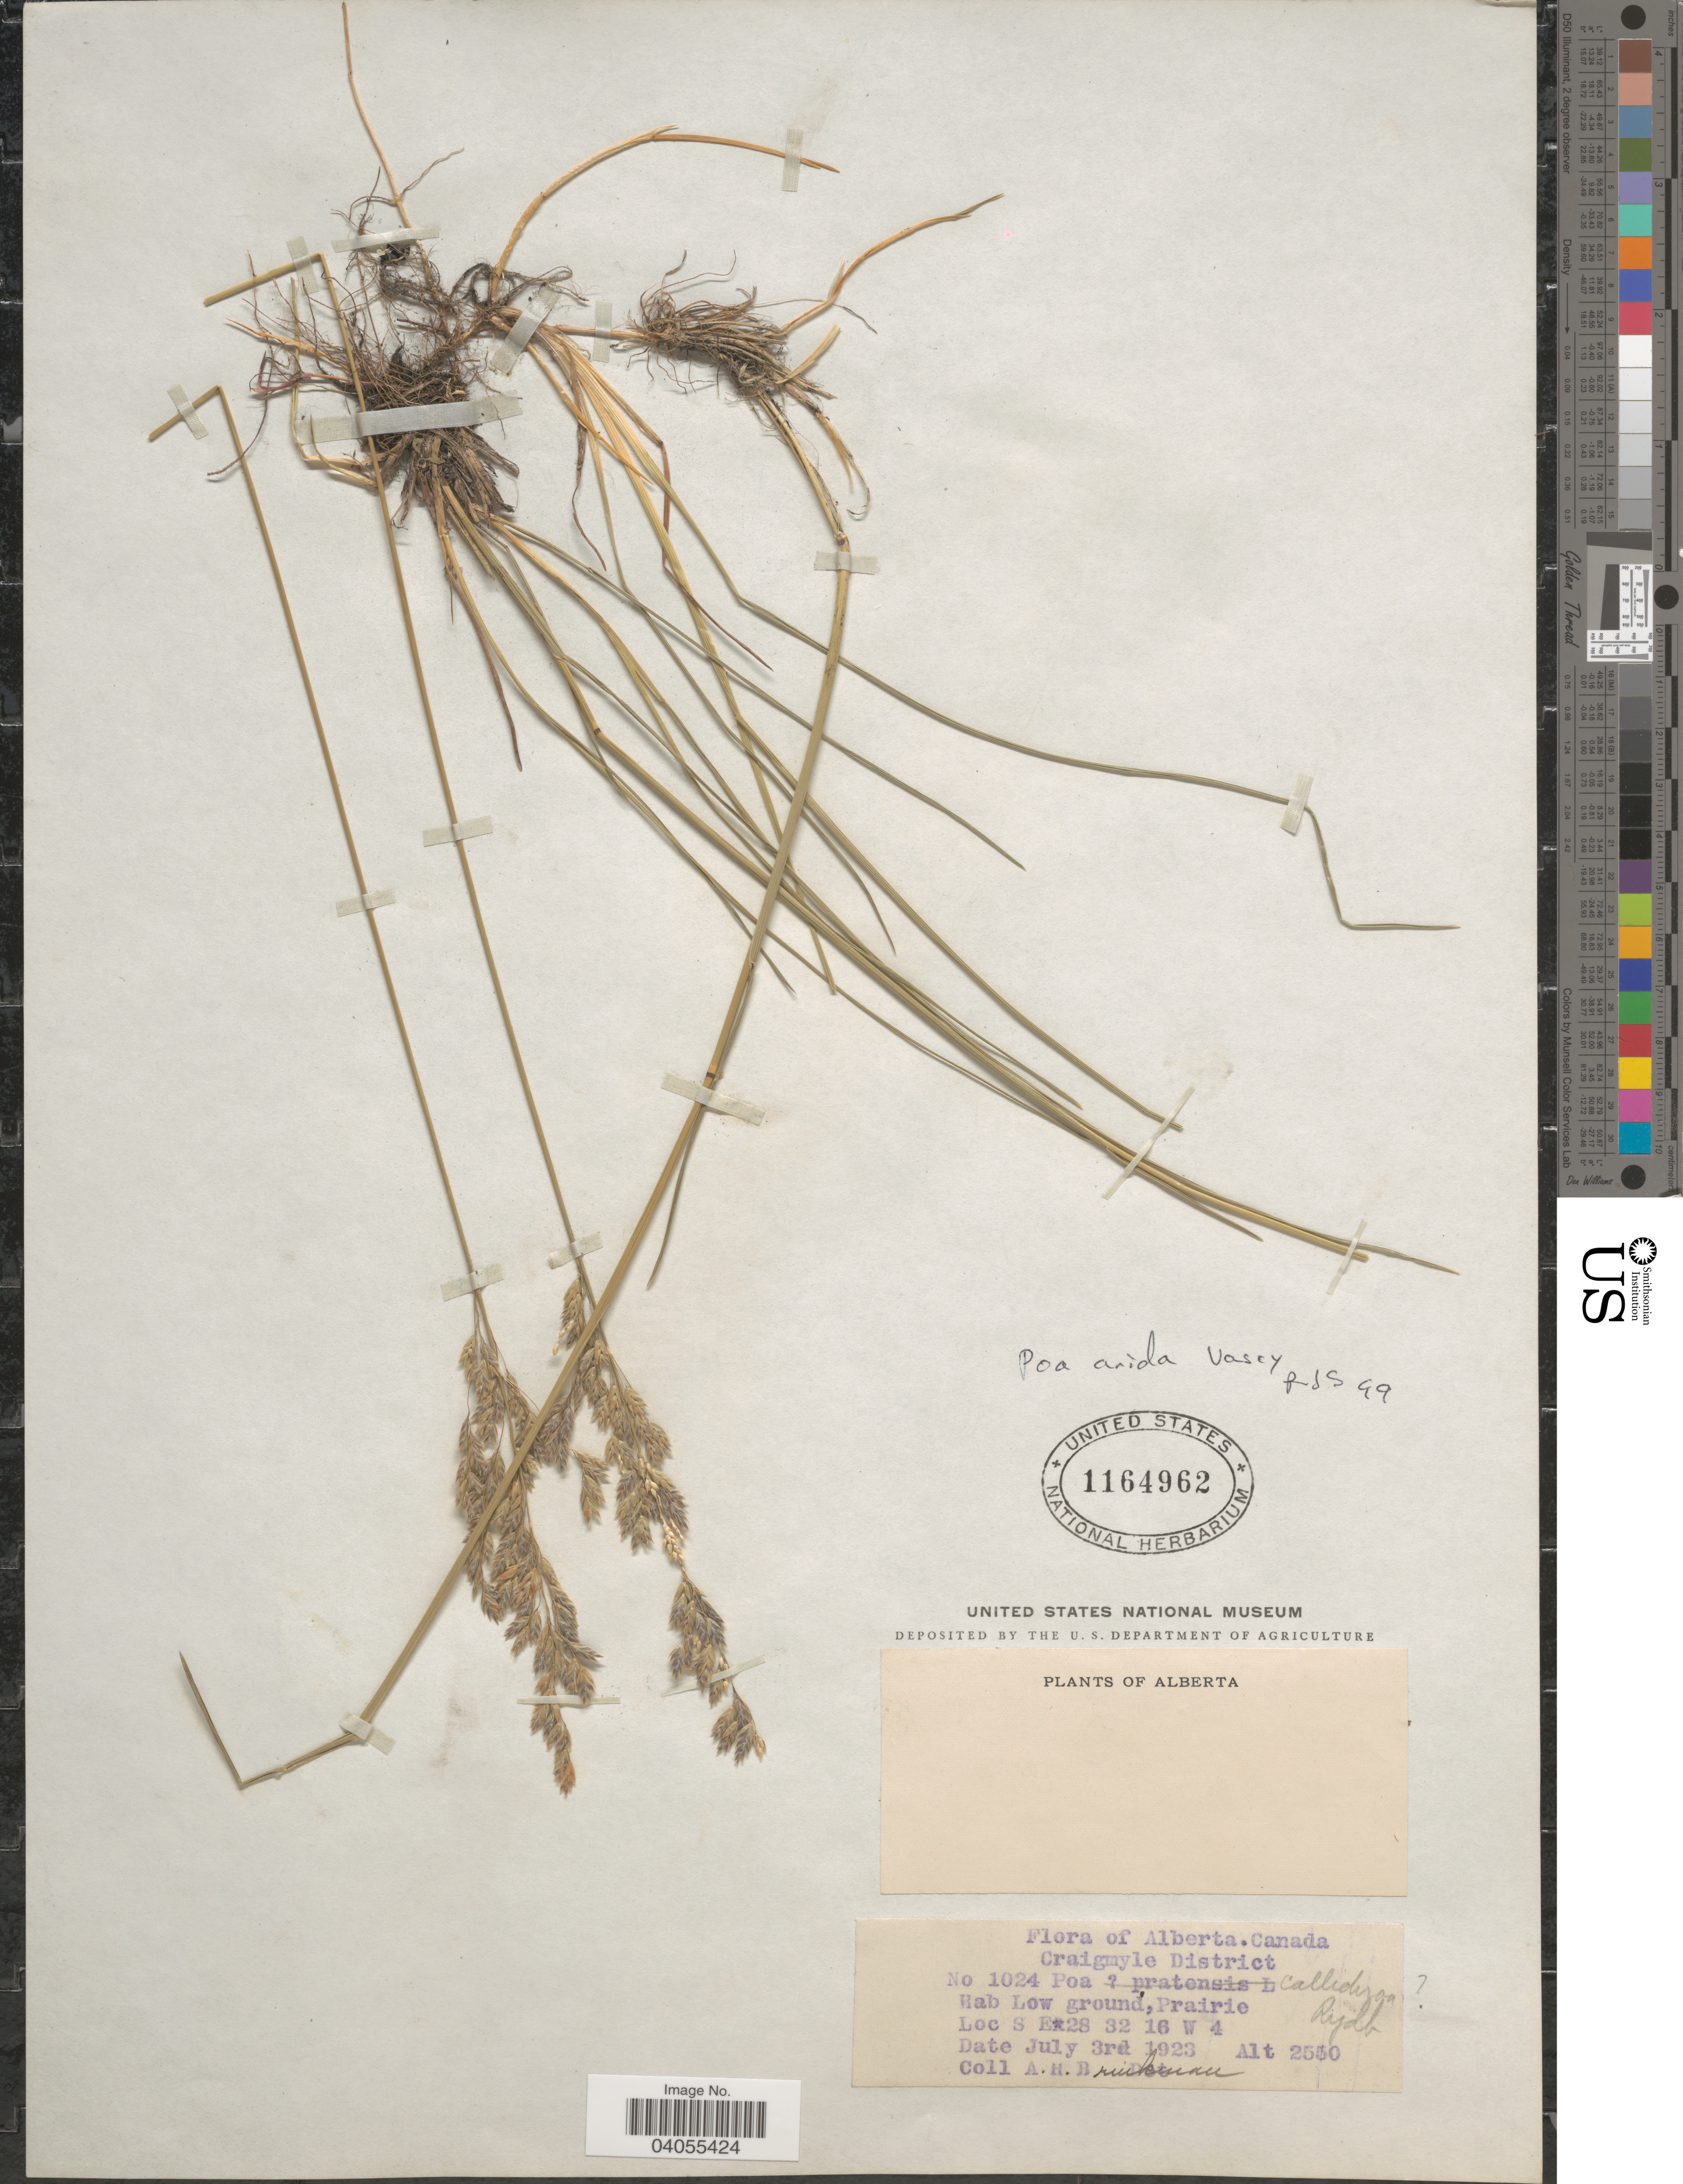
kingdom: Plantae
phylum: Tracheophyta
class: Liliopsida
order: Poales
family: Poaceae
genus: Poa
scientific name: Poa arida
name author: Vasey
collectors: A. Brinkman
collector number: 1024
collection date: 1923-07-03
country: Canada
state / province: Alberta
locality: Craigmyle District. S E 28 32 16 W 4.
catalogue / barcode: US 1164962